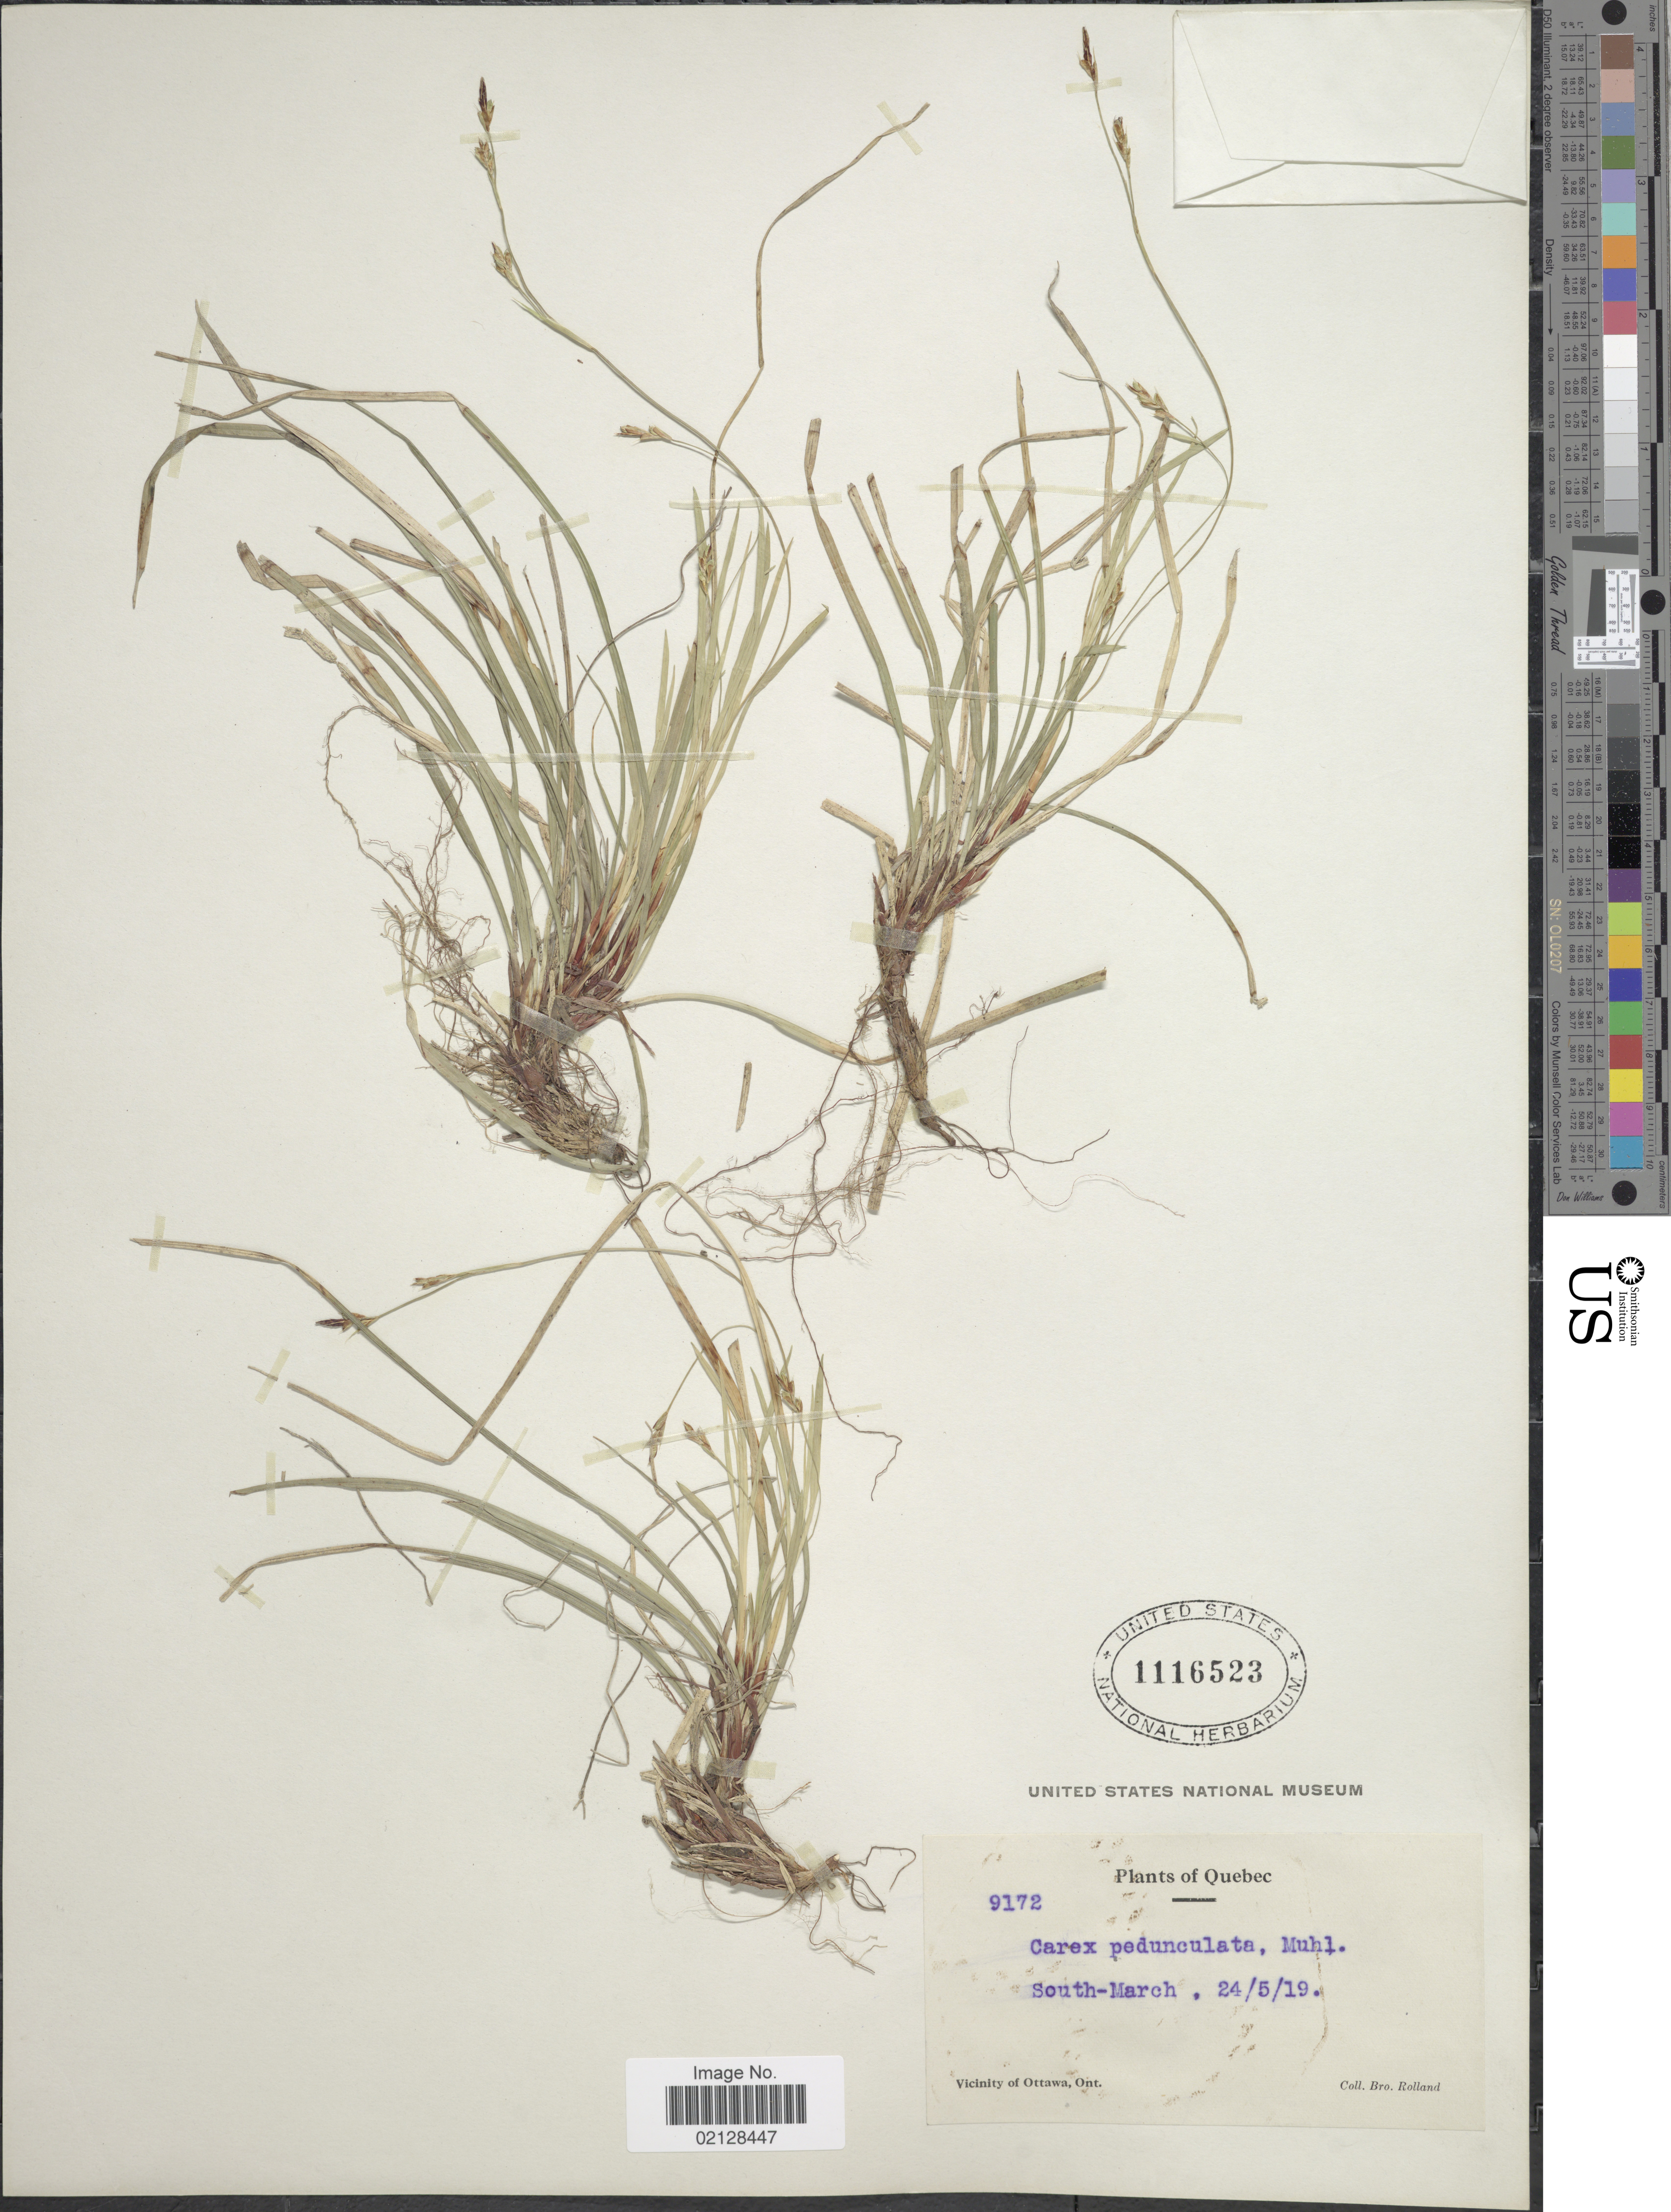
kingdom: Plantae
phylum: Tracheophyta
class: Liliopsida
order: Poales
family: Cyperaceae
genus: Carex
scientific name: Carex pedunculata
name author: Muhl. ex Willd.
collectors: B. Rolland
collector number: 9172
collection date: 1919-05-24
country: Canada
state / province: Ontario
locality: South-March, Vicinity of Ottawa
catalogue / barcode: US 1116523